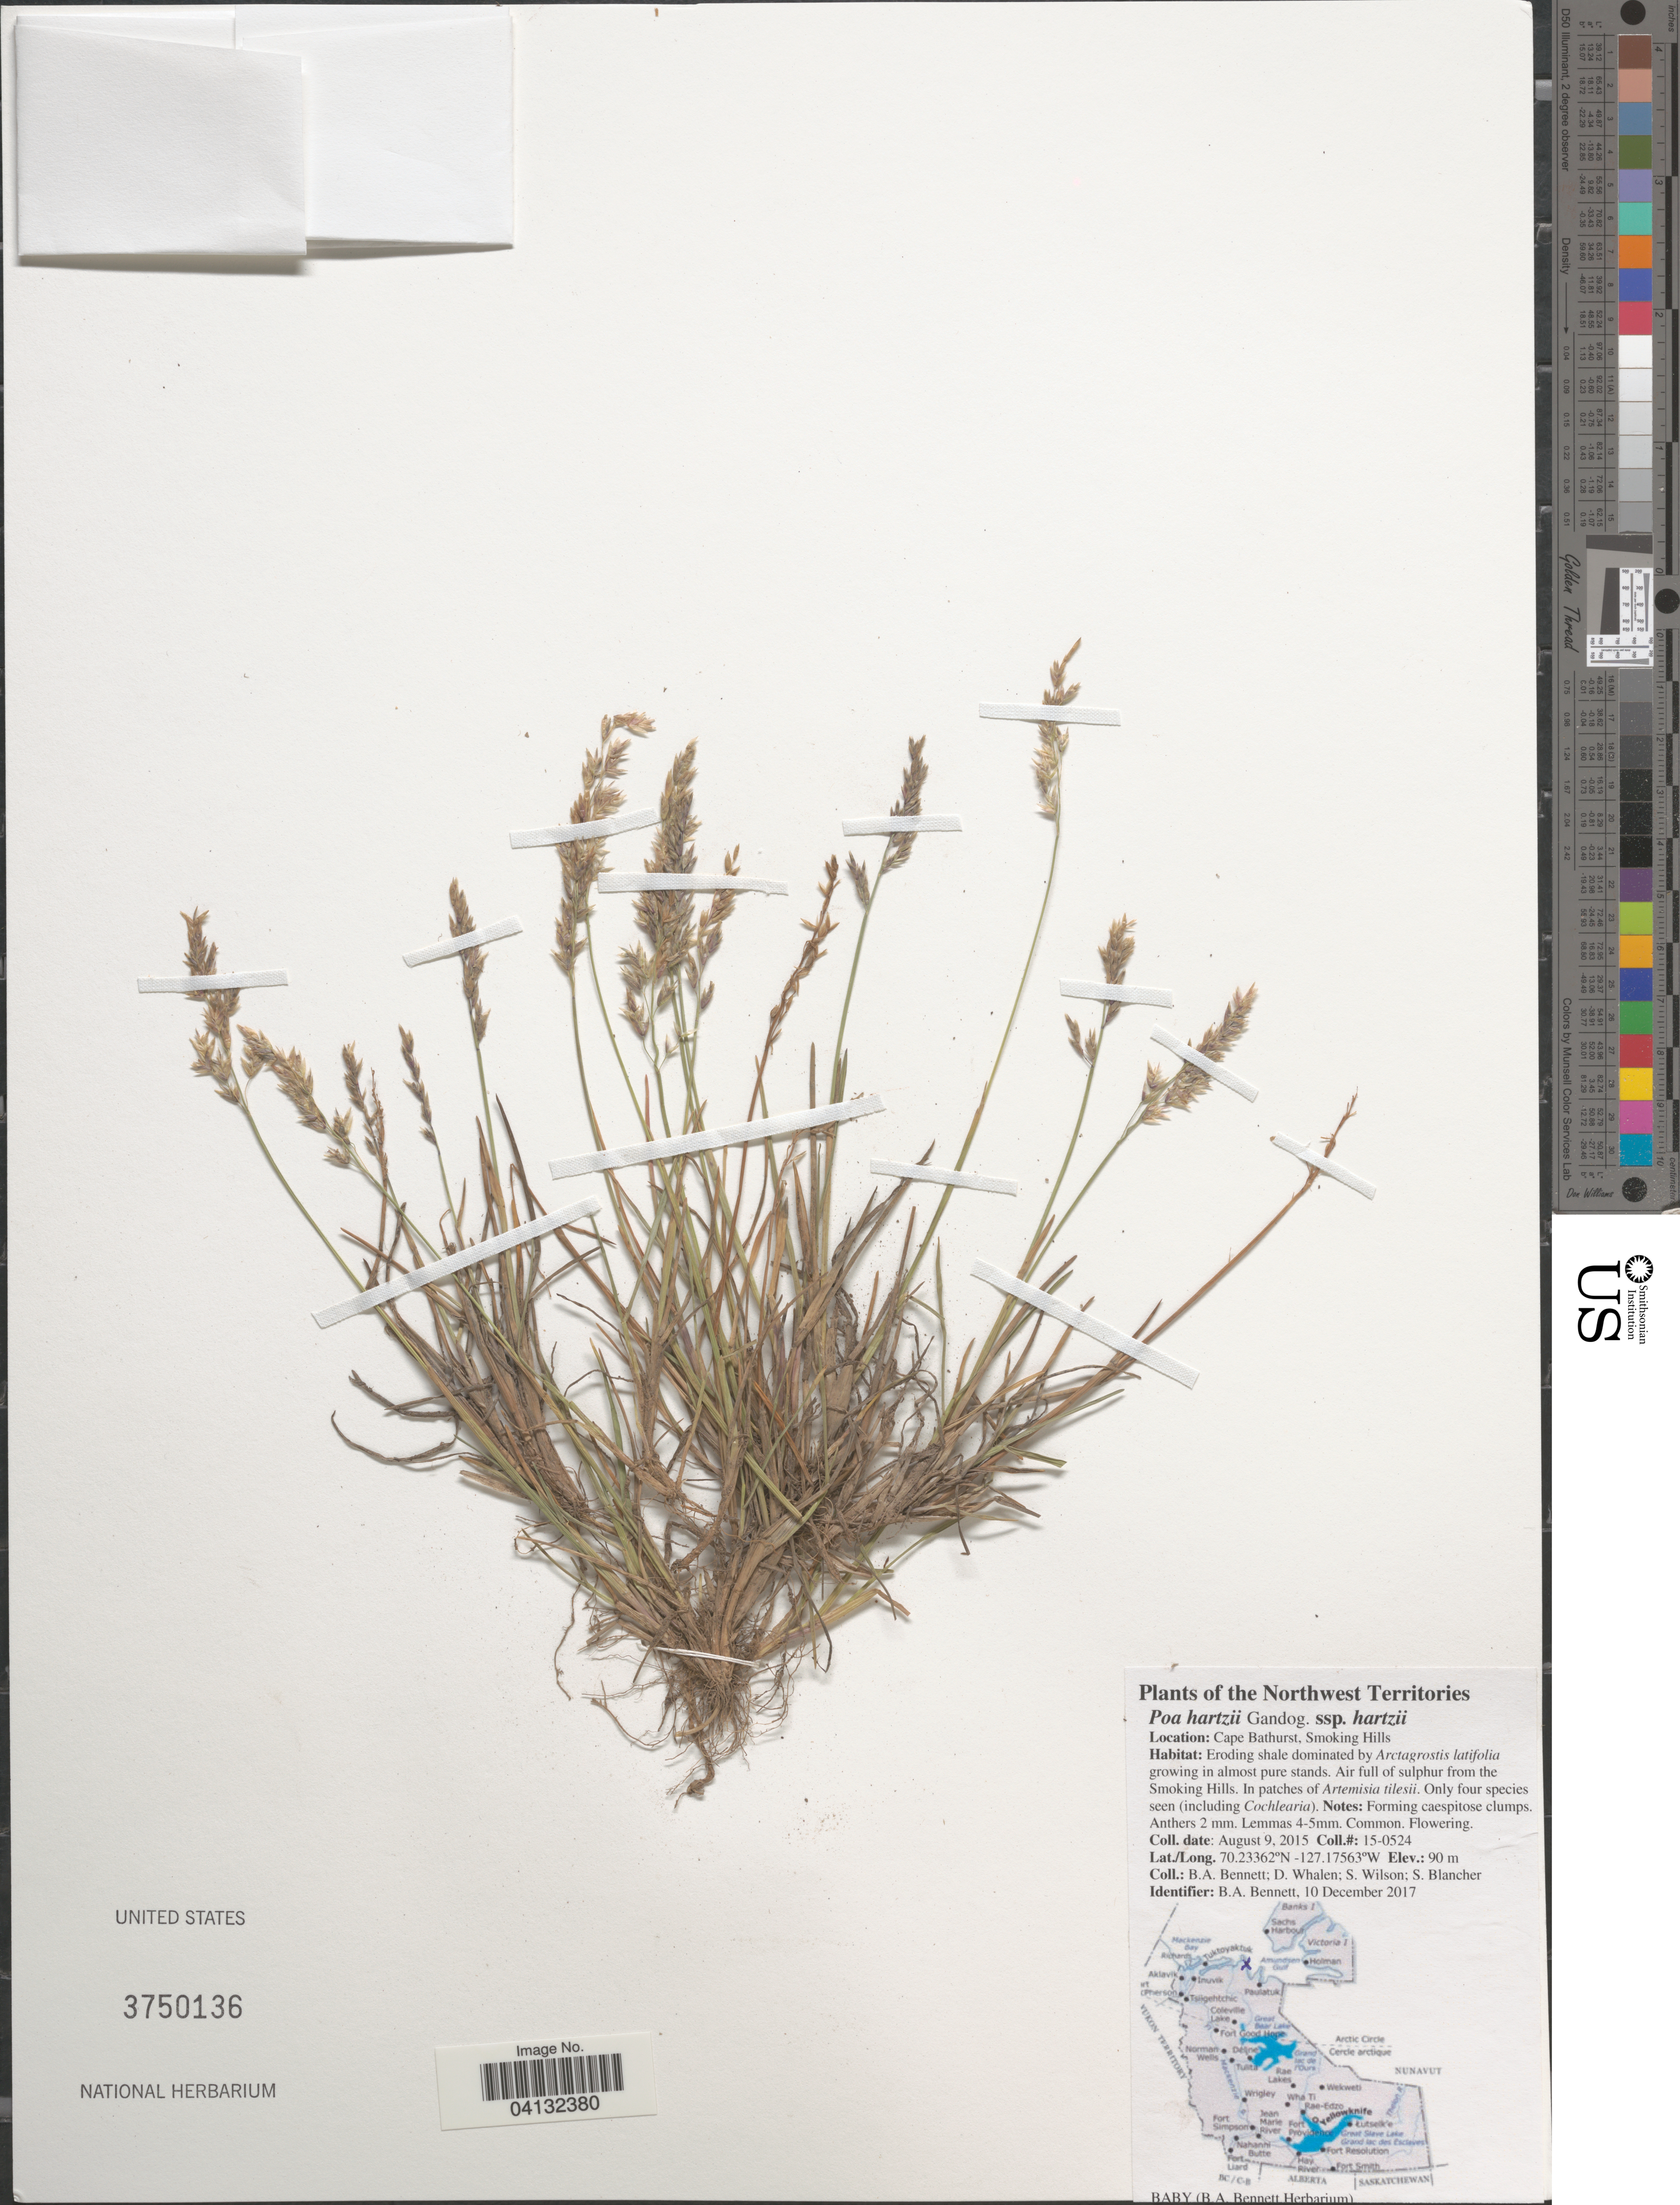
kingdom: Plantae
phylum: Tracheophyta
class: Liliopsida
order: Poales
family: Poaceae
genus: Poa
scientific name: Poa hartzii subsp. hartzii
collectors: B. A. Bennett, D. Whalen, S. Wilson & S. Blancher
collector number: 15-0524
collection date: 2015-08-09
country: Canada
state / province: Northwest Territories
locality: Cape Bathurst, Smoking Hills.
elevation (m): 90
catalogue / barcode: US 3750136